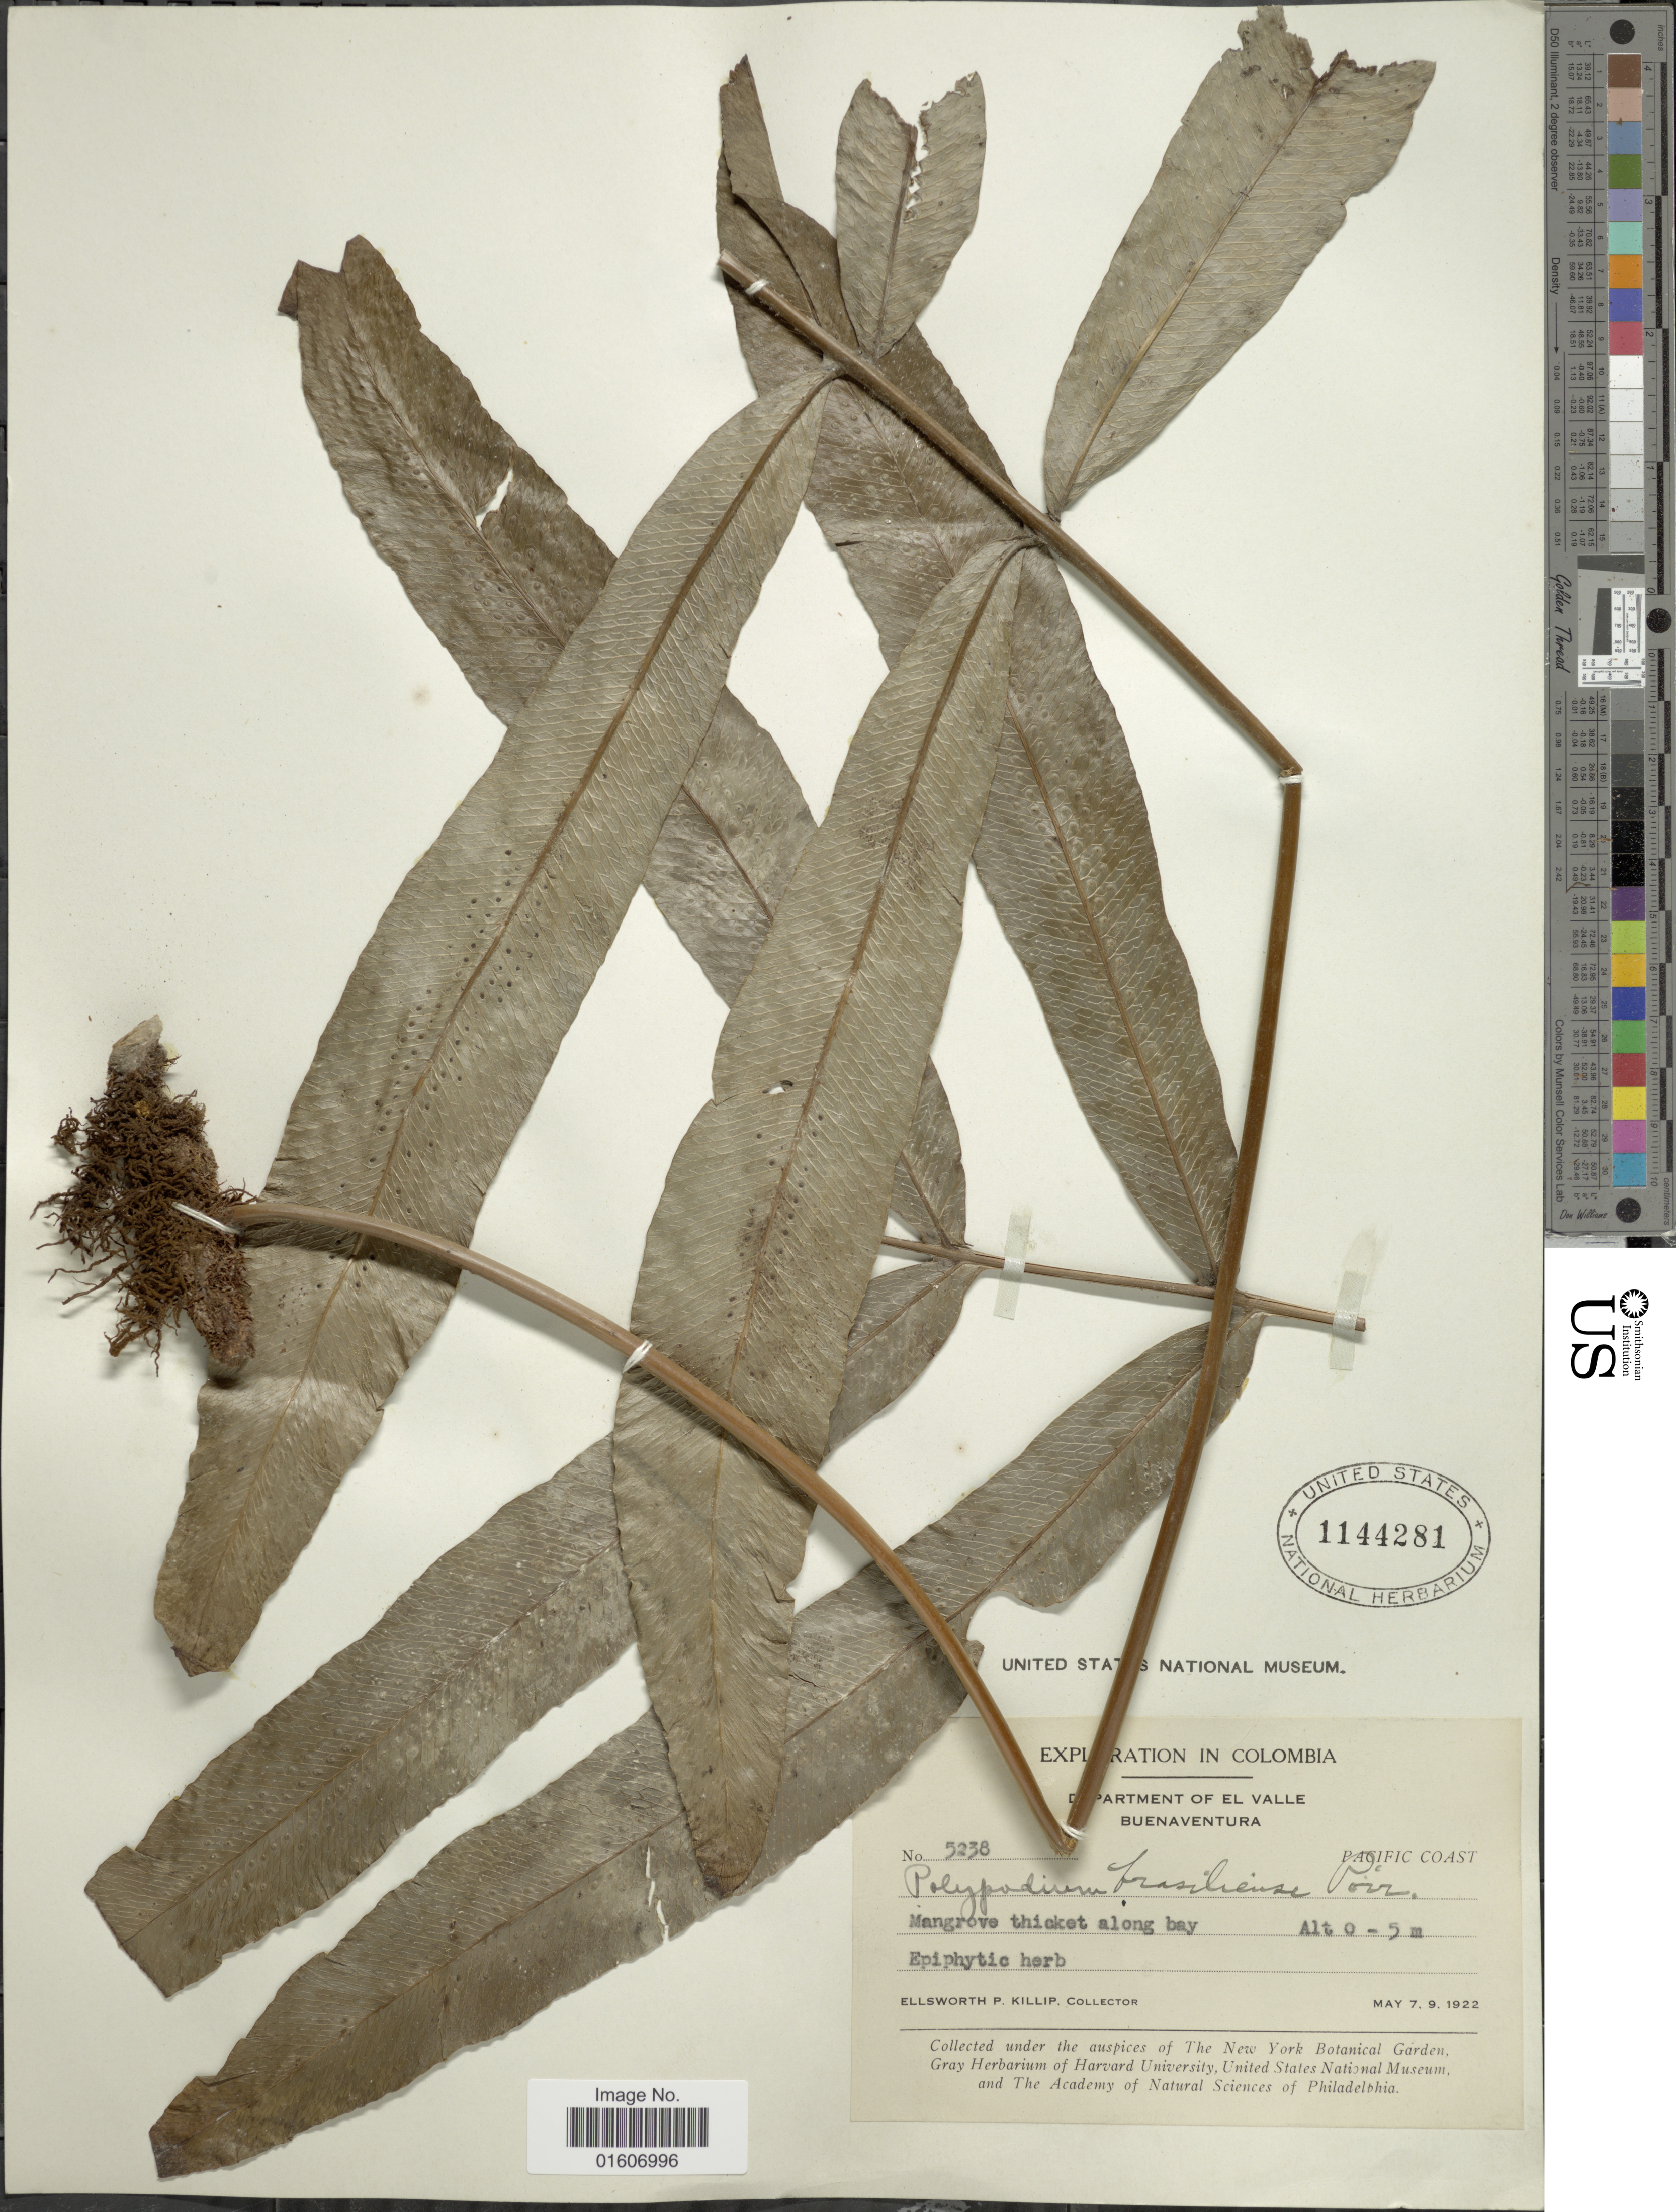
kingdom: Plantae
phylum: Tracheophyta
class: Polypodiopsida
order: Polypodiales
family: Polypodiaceae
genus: Serpocaulon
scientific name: Serpocaulon triseriale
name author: (Sw.) A.R. Sm.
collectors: E. P. Killip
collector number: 5238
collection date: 1922-05-07/1922-05-09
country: Colombia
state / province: Valle del Cauca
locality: Department of El Valle, Buenaventura, Pacific Coast, Mangrove thicket along bay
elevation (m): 0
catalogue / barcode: US 1144281